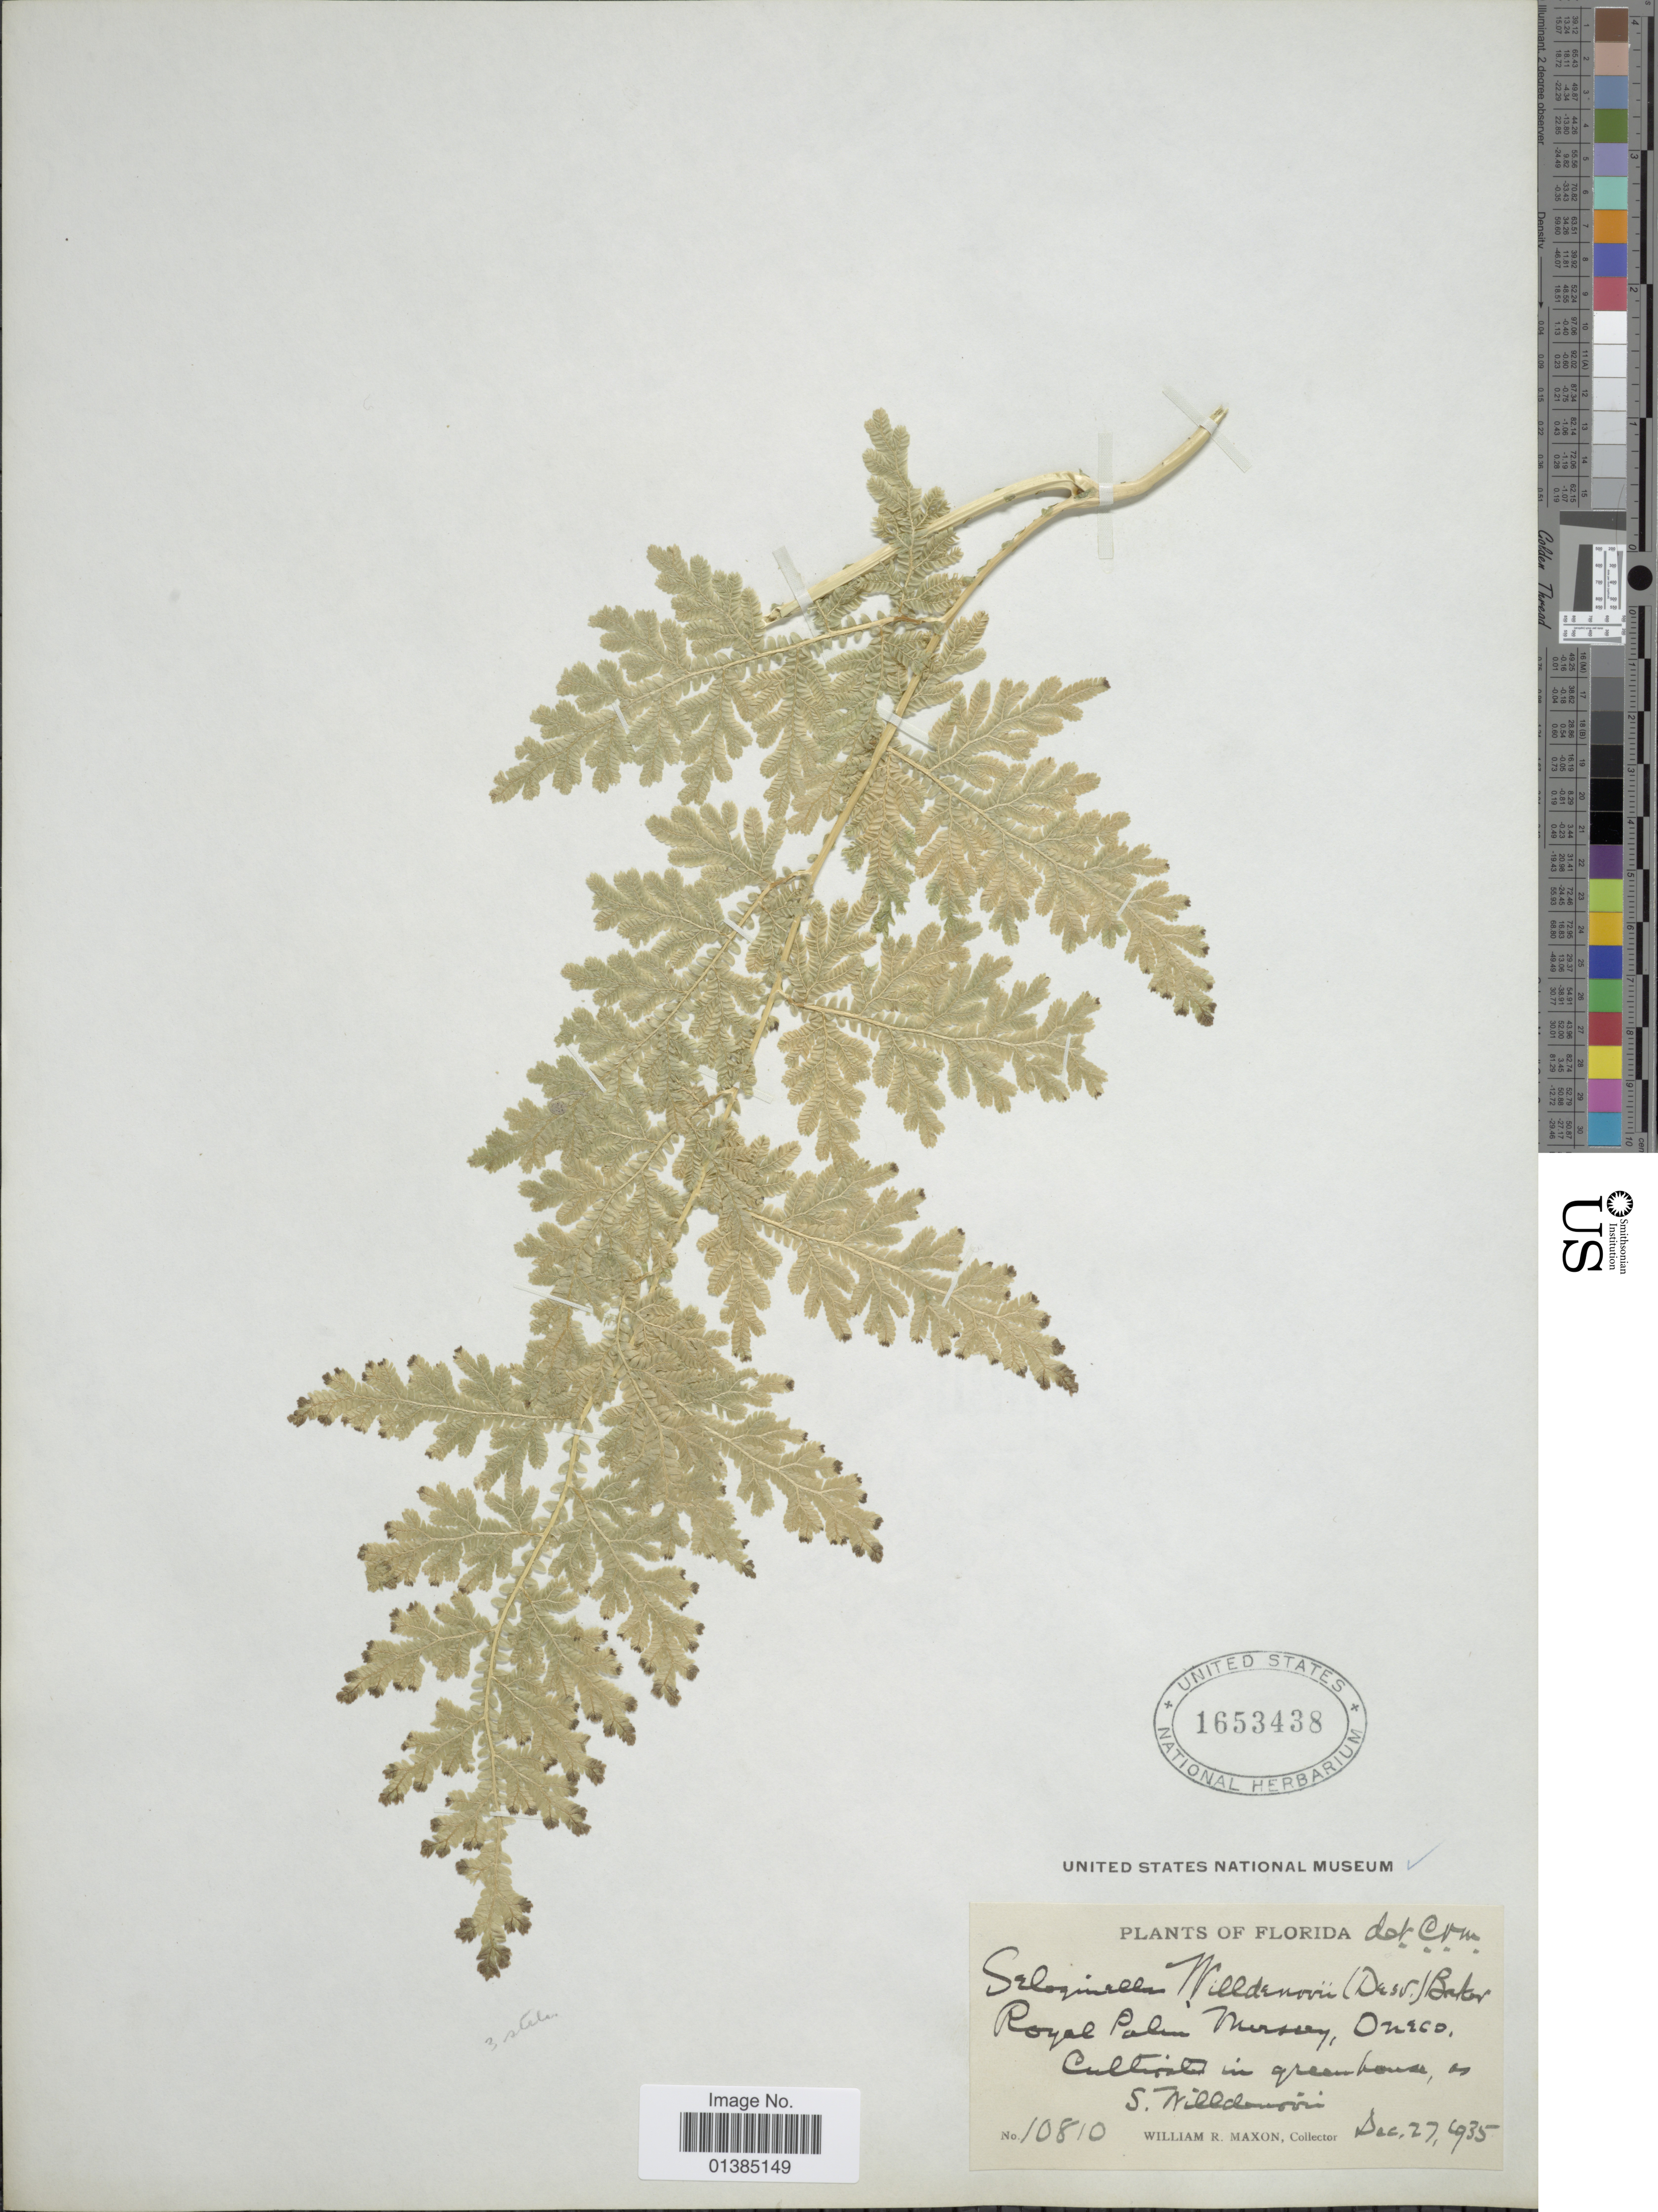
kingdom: Plantae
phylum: Tracheophyta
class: Lycopodiopsida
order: Selaginellales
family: Selaginellaceae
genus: Selaginella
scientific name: Selaginella willdenowii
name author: (Desv. ex Poir.) Baker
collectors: W. R. Maxon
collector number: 10810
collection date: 1935-12-27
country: United States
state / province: Florida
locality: Royal Palm Nursery, Oneco. Cultivated in greenhouse.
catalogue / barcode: US 1653438